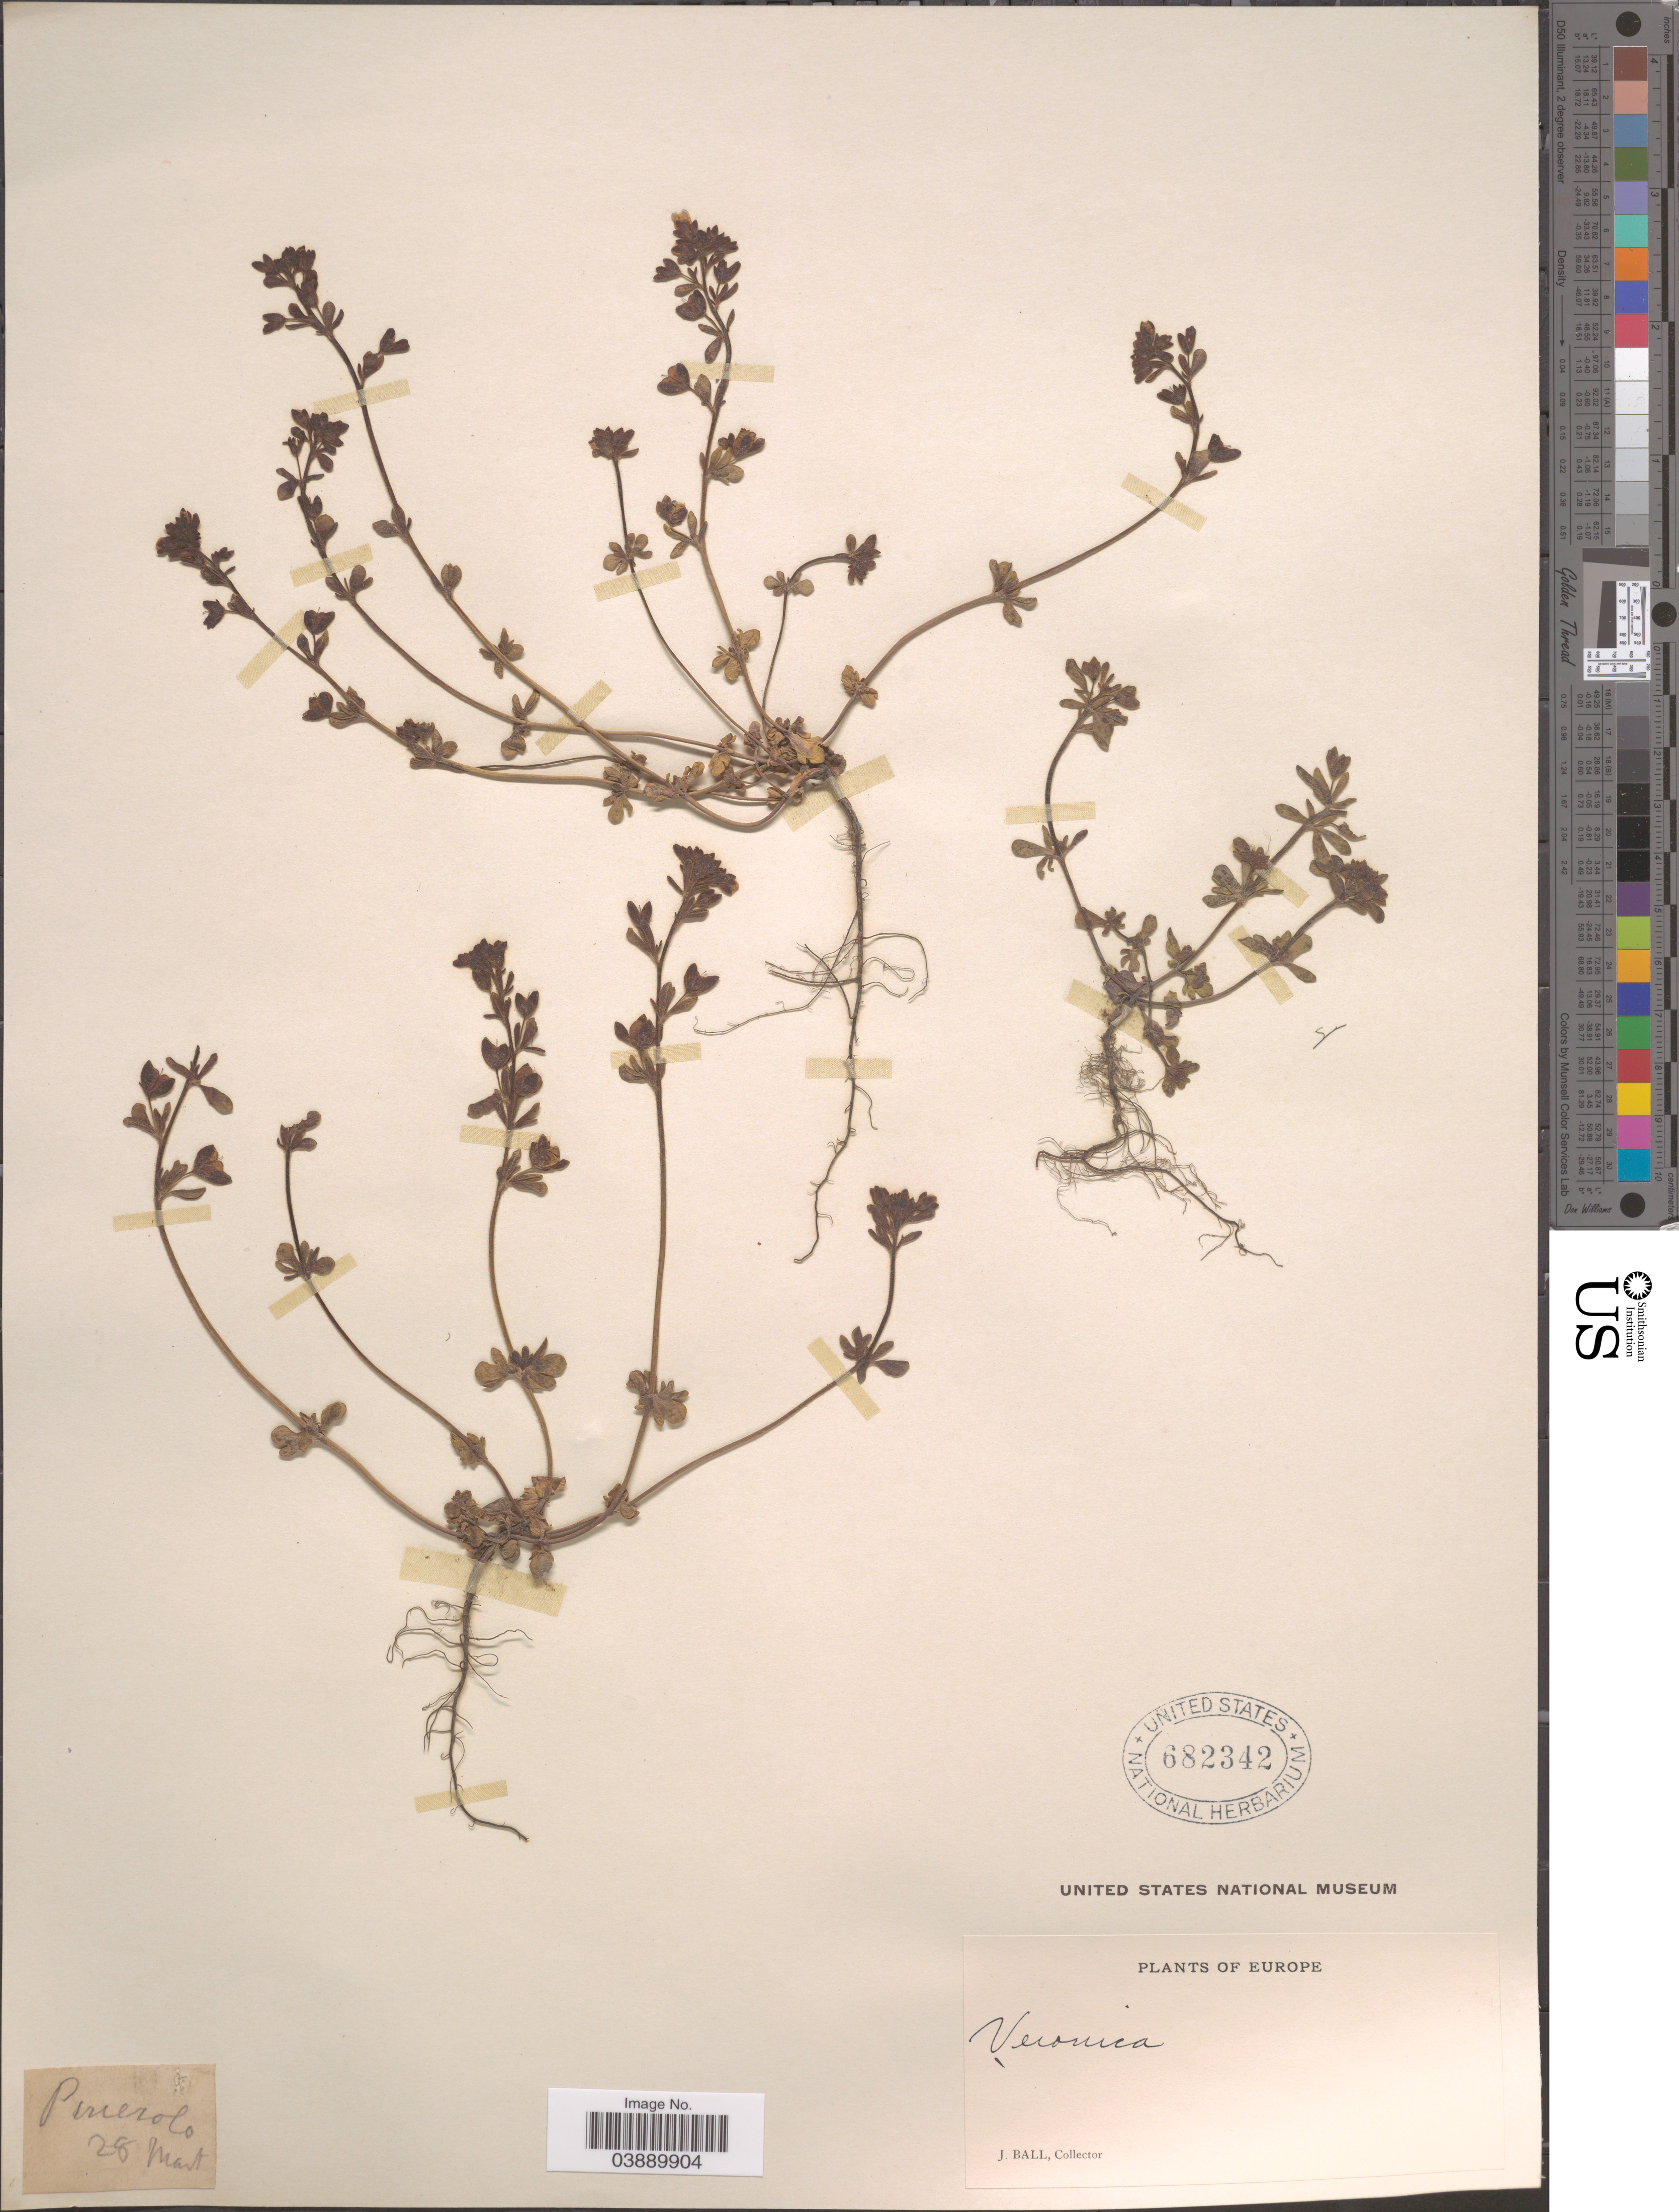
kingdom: Plantae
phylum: Tracheophyta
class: Magnoliopsida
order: Lamiales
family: Plantaginaceae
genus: Veronica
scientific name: Veronica aphylla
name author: L.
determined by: Albach, Dirk C.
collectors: J. Ball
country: Italy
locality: Pinerolo, Europe.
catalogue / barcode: US 682342